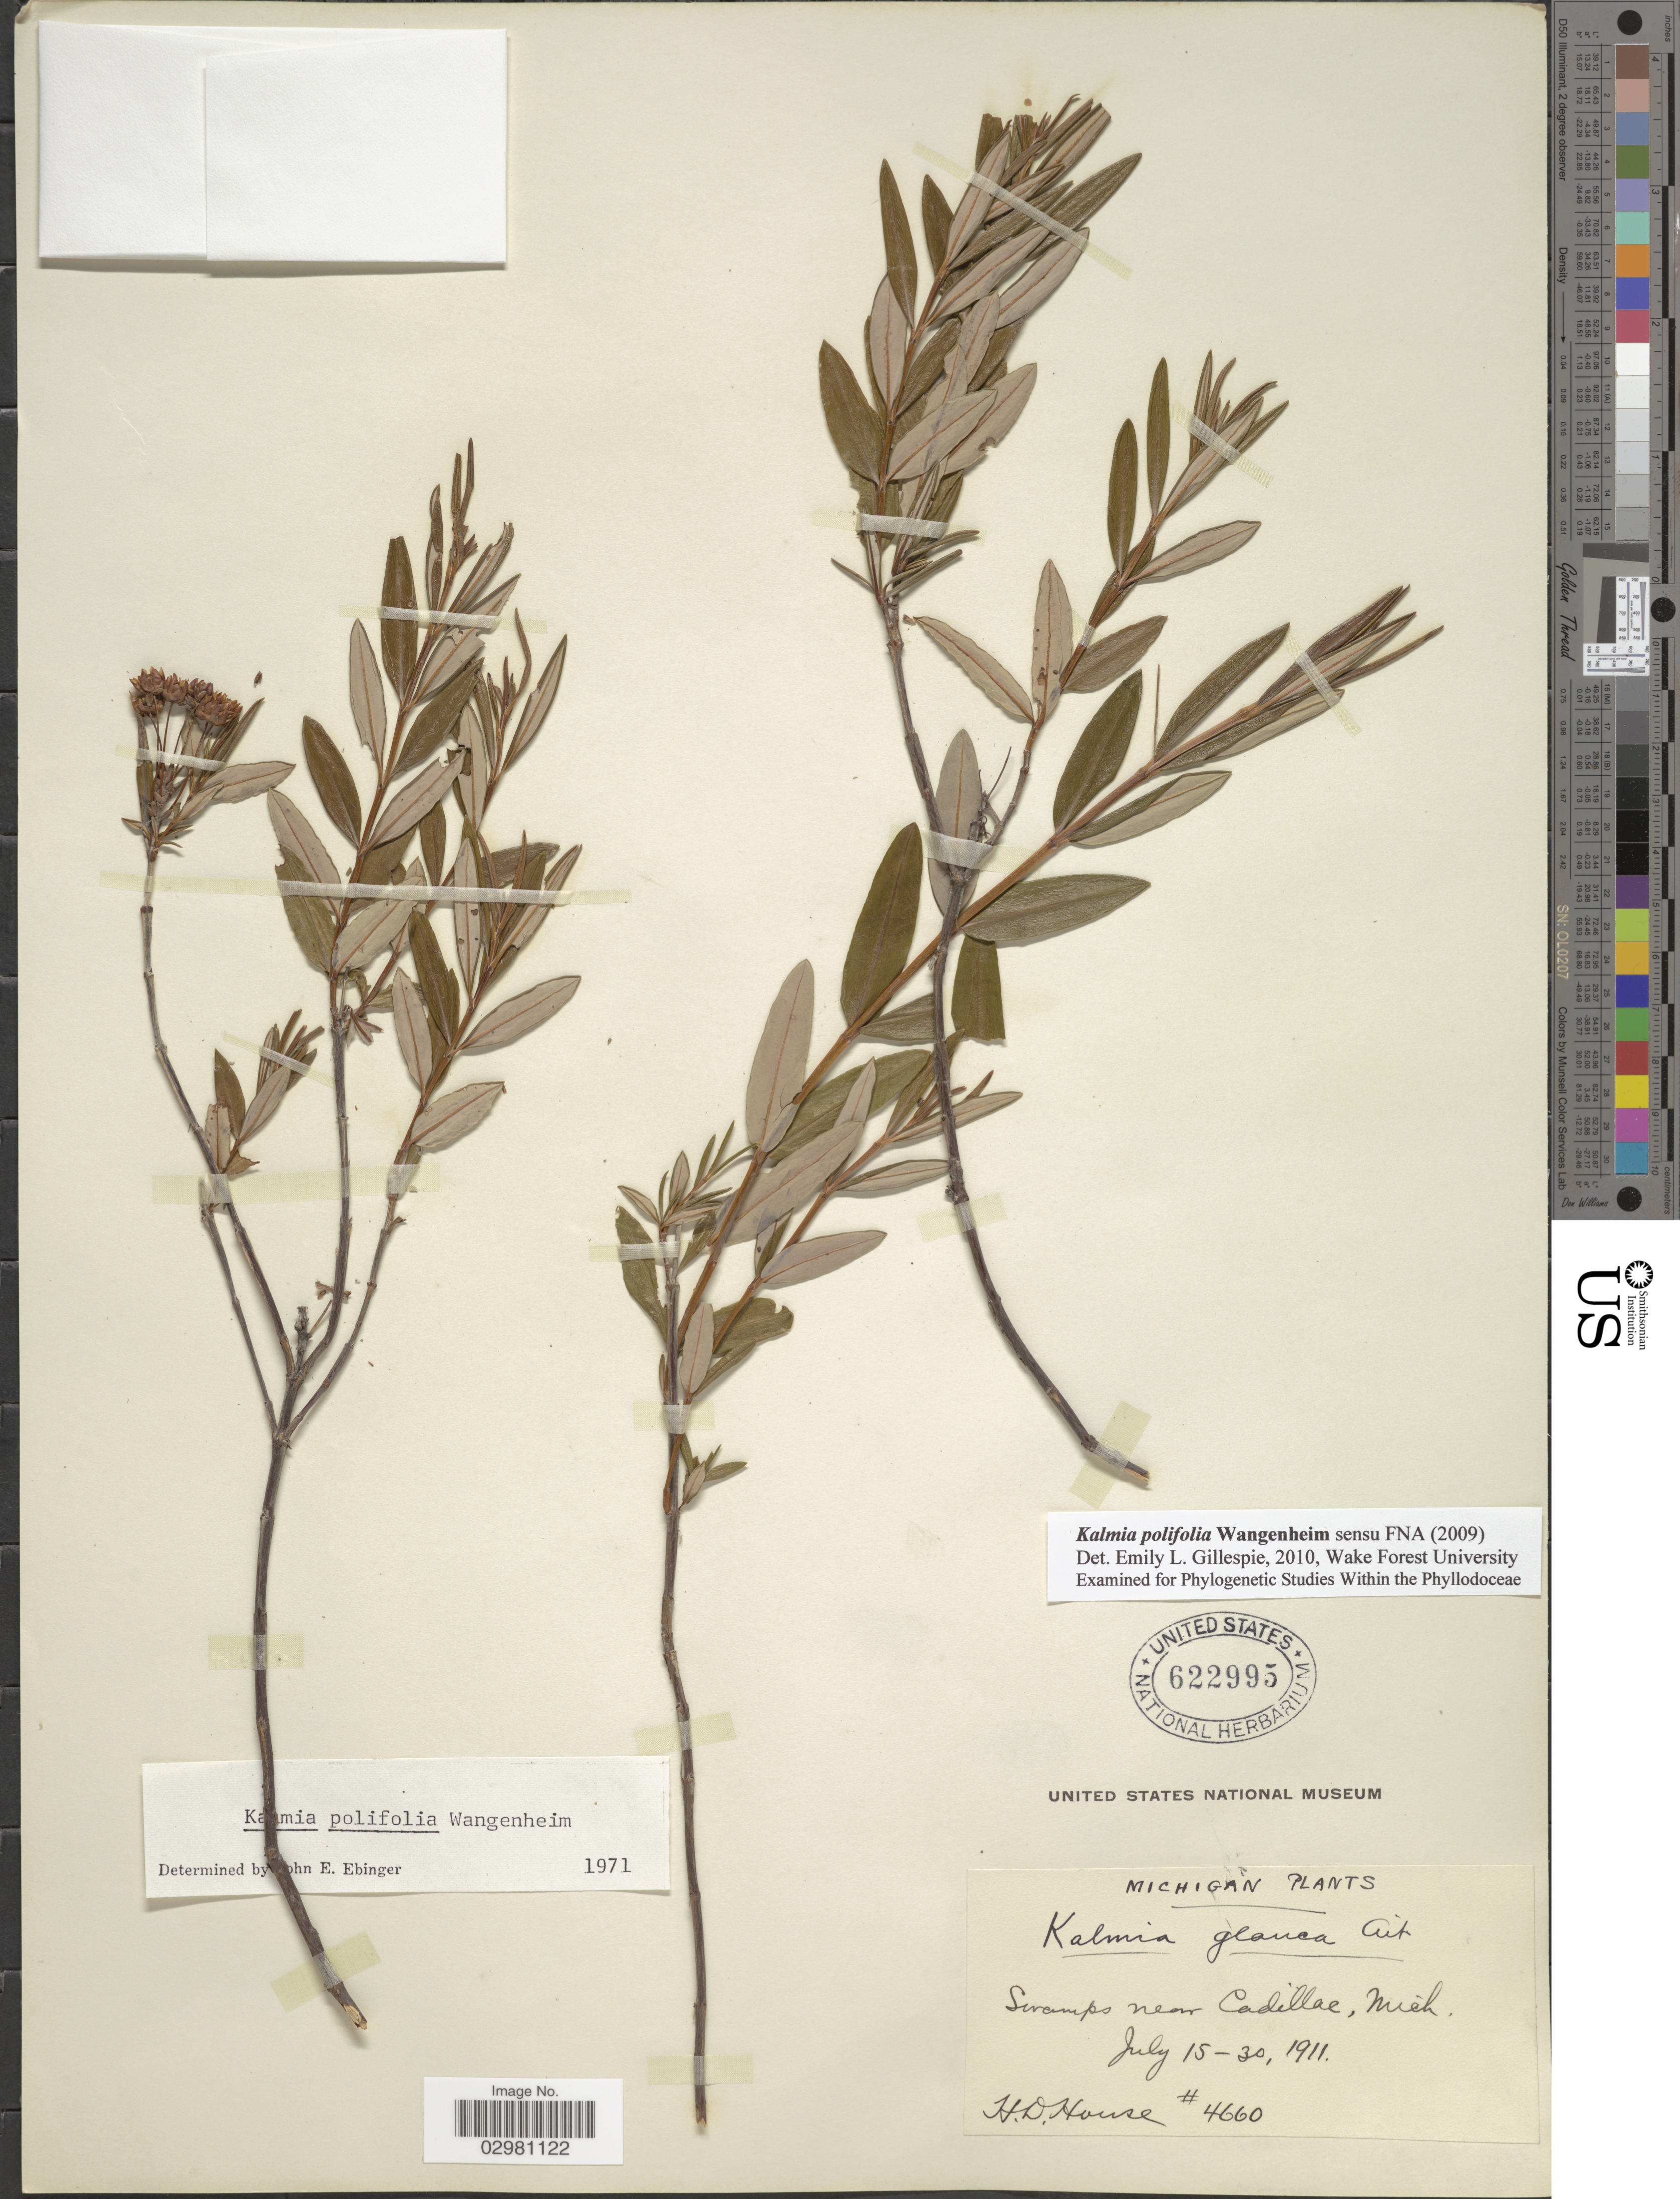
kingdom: Plantae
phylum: Tracheophyta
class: Magnoliopsida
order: Ericales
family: Ericaceae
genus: Kalmia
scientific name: Kalmia polifolia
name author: Wangenh.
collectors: H. D. House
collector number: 4660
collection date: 1911-07-15/1911-07-30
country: United States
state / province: Michigan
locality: Swamps near Cadillac, Mich.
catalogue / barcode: US 622995